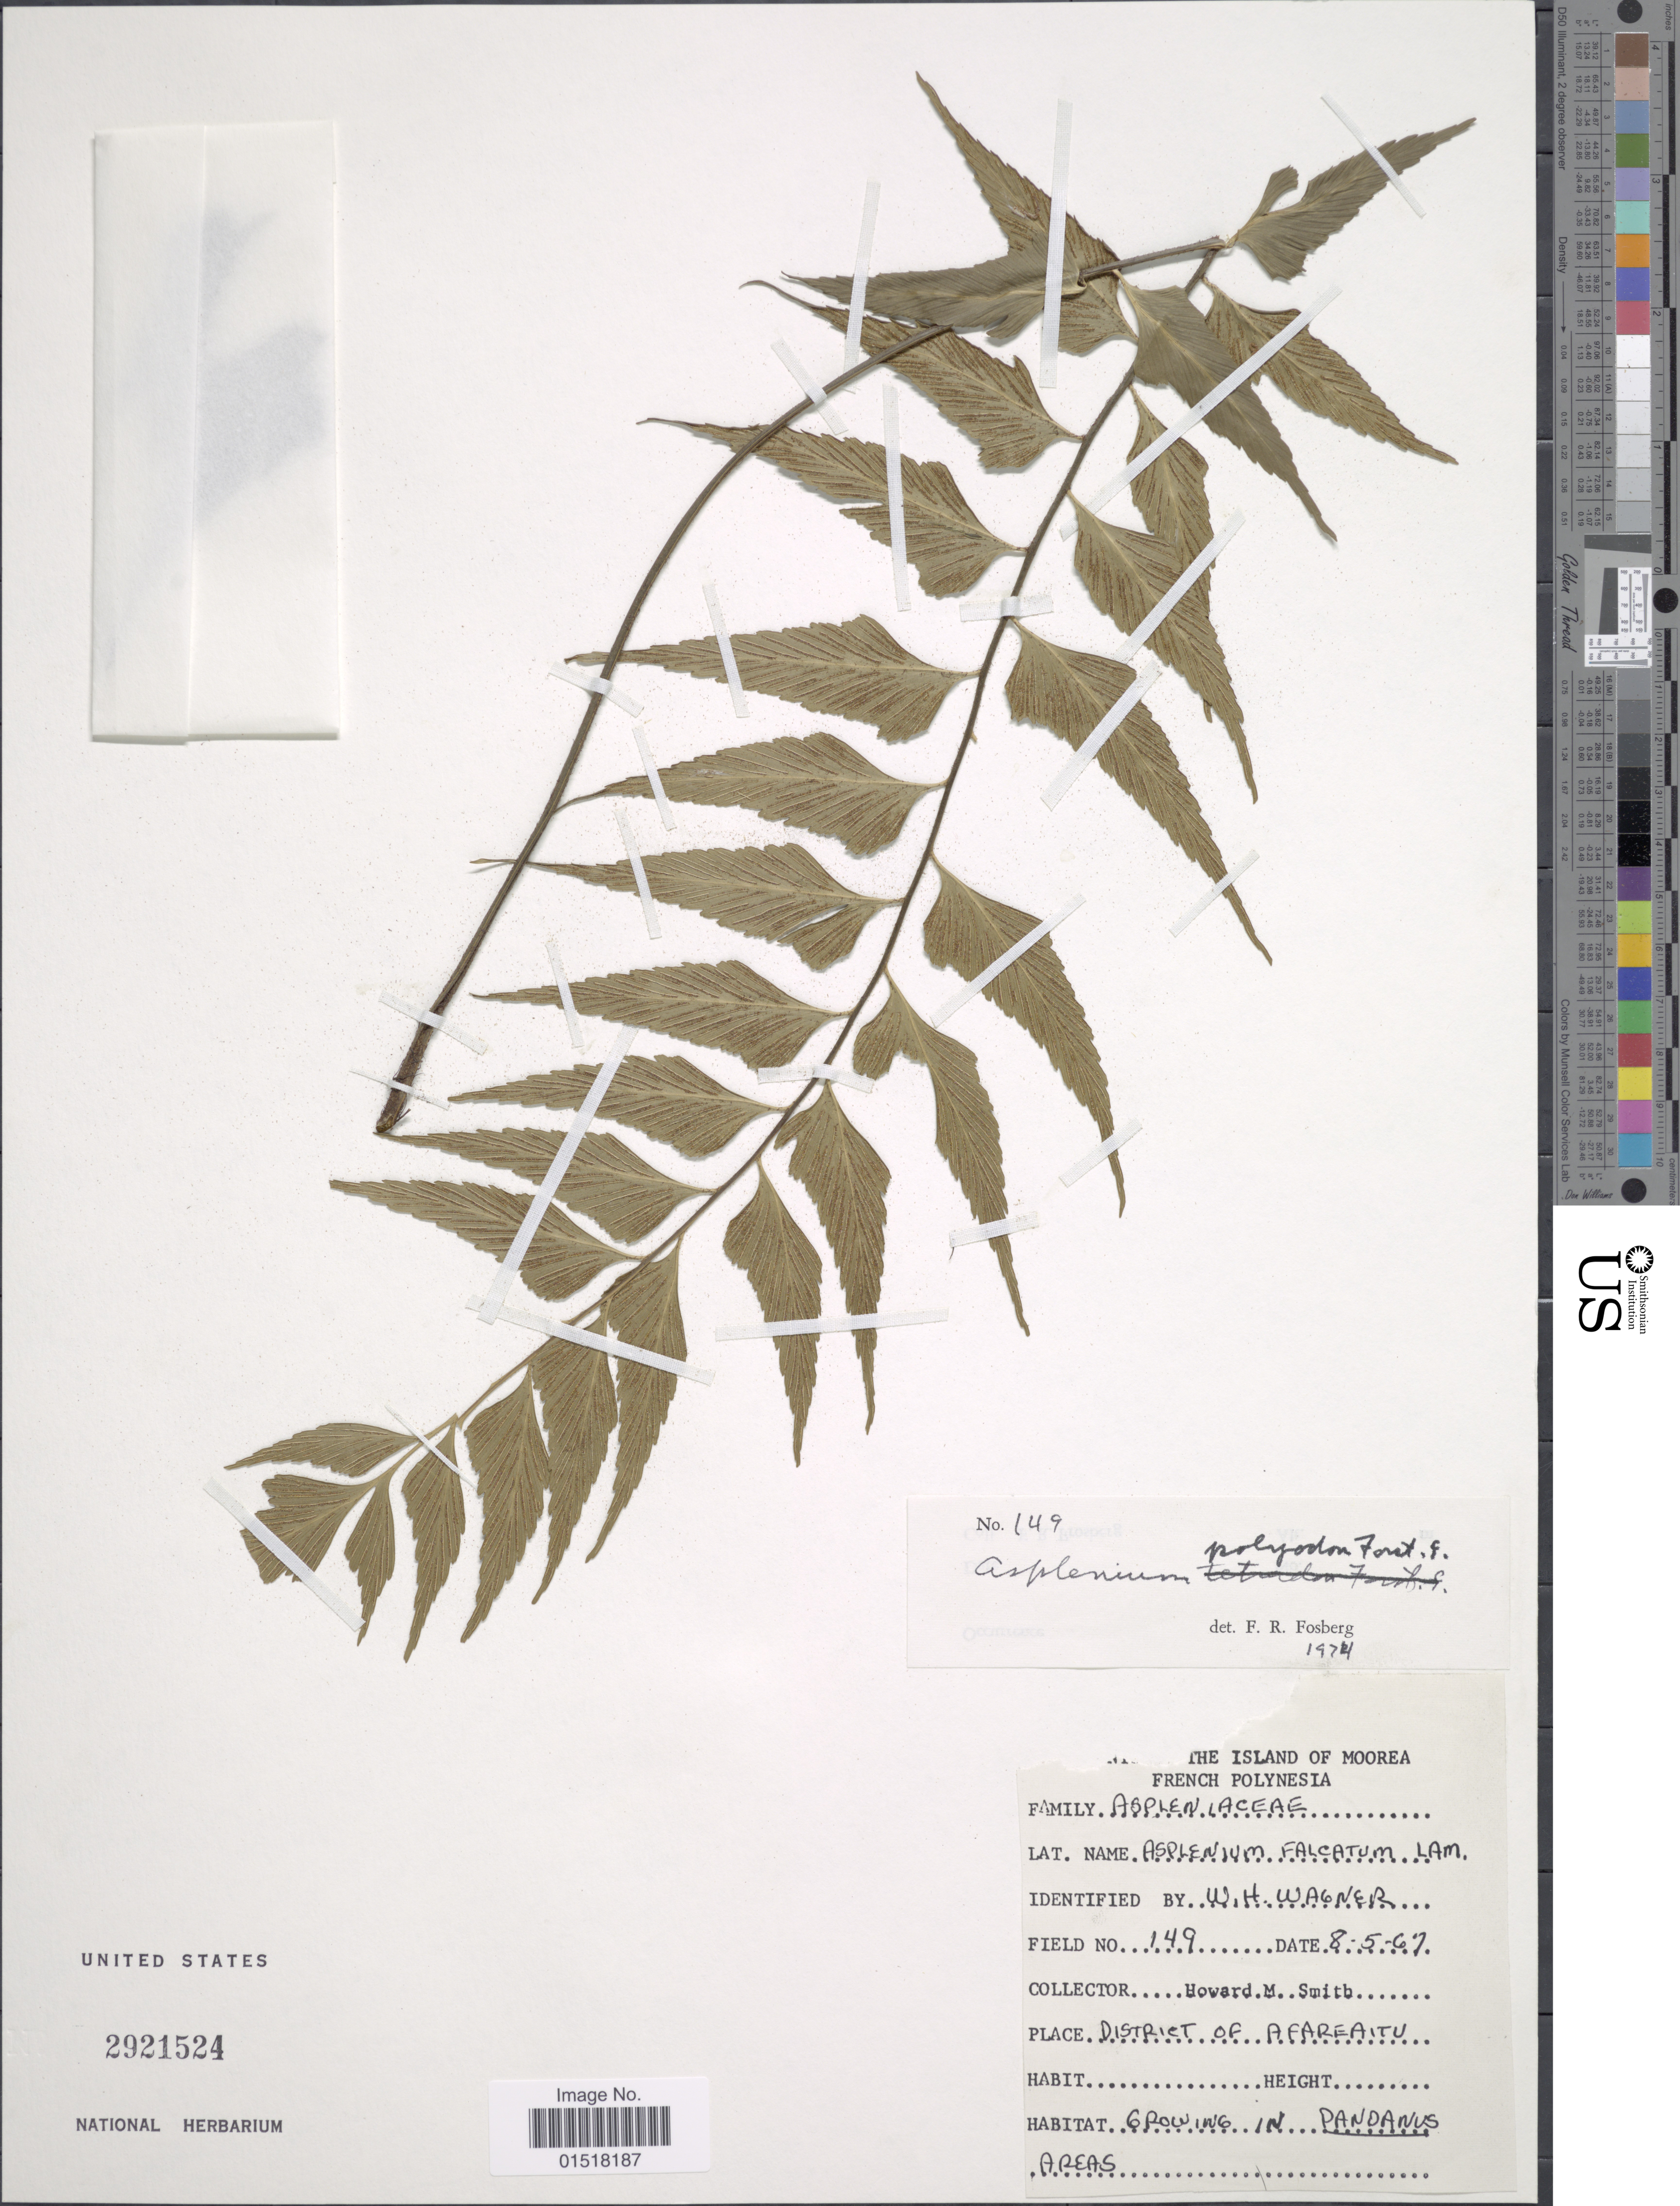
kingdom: Plantae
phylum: Tracheophyta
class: Polypodiopsida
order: Polypodiales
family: Aspleniaceae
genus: Asplenium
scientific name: Asplenium polyodon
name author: G. Forst.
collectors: H. M. Smith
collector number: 149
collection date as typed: Transcribed d/m/y: 8/5/67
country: French Polynesia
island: Moorea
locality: Island of Moorea. District of Afareaitu.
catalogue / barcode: US 2921524